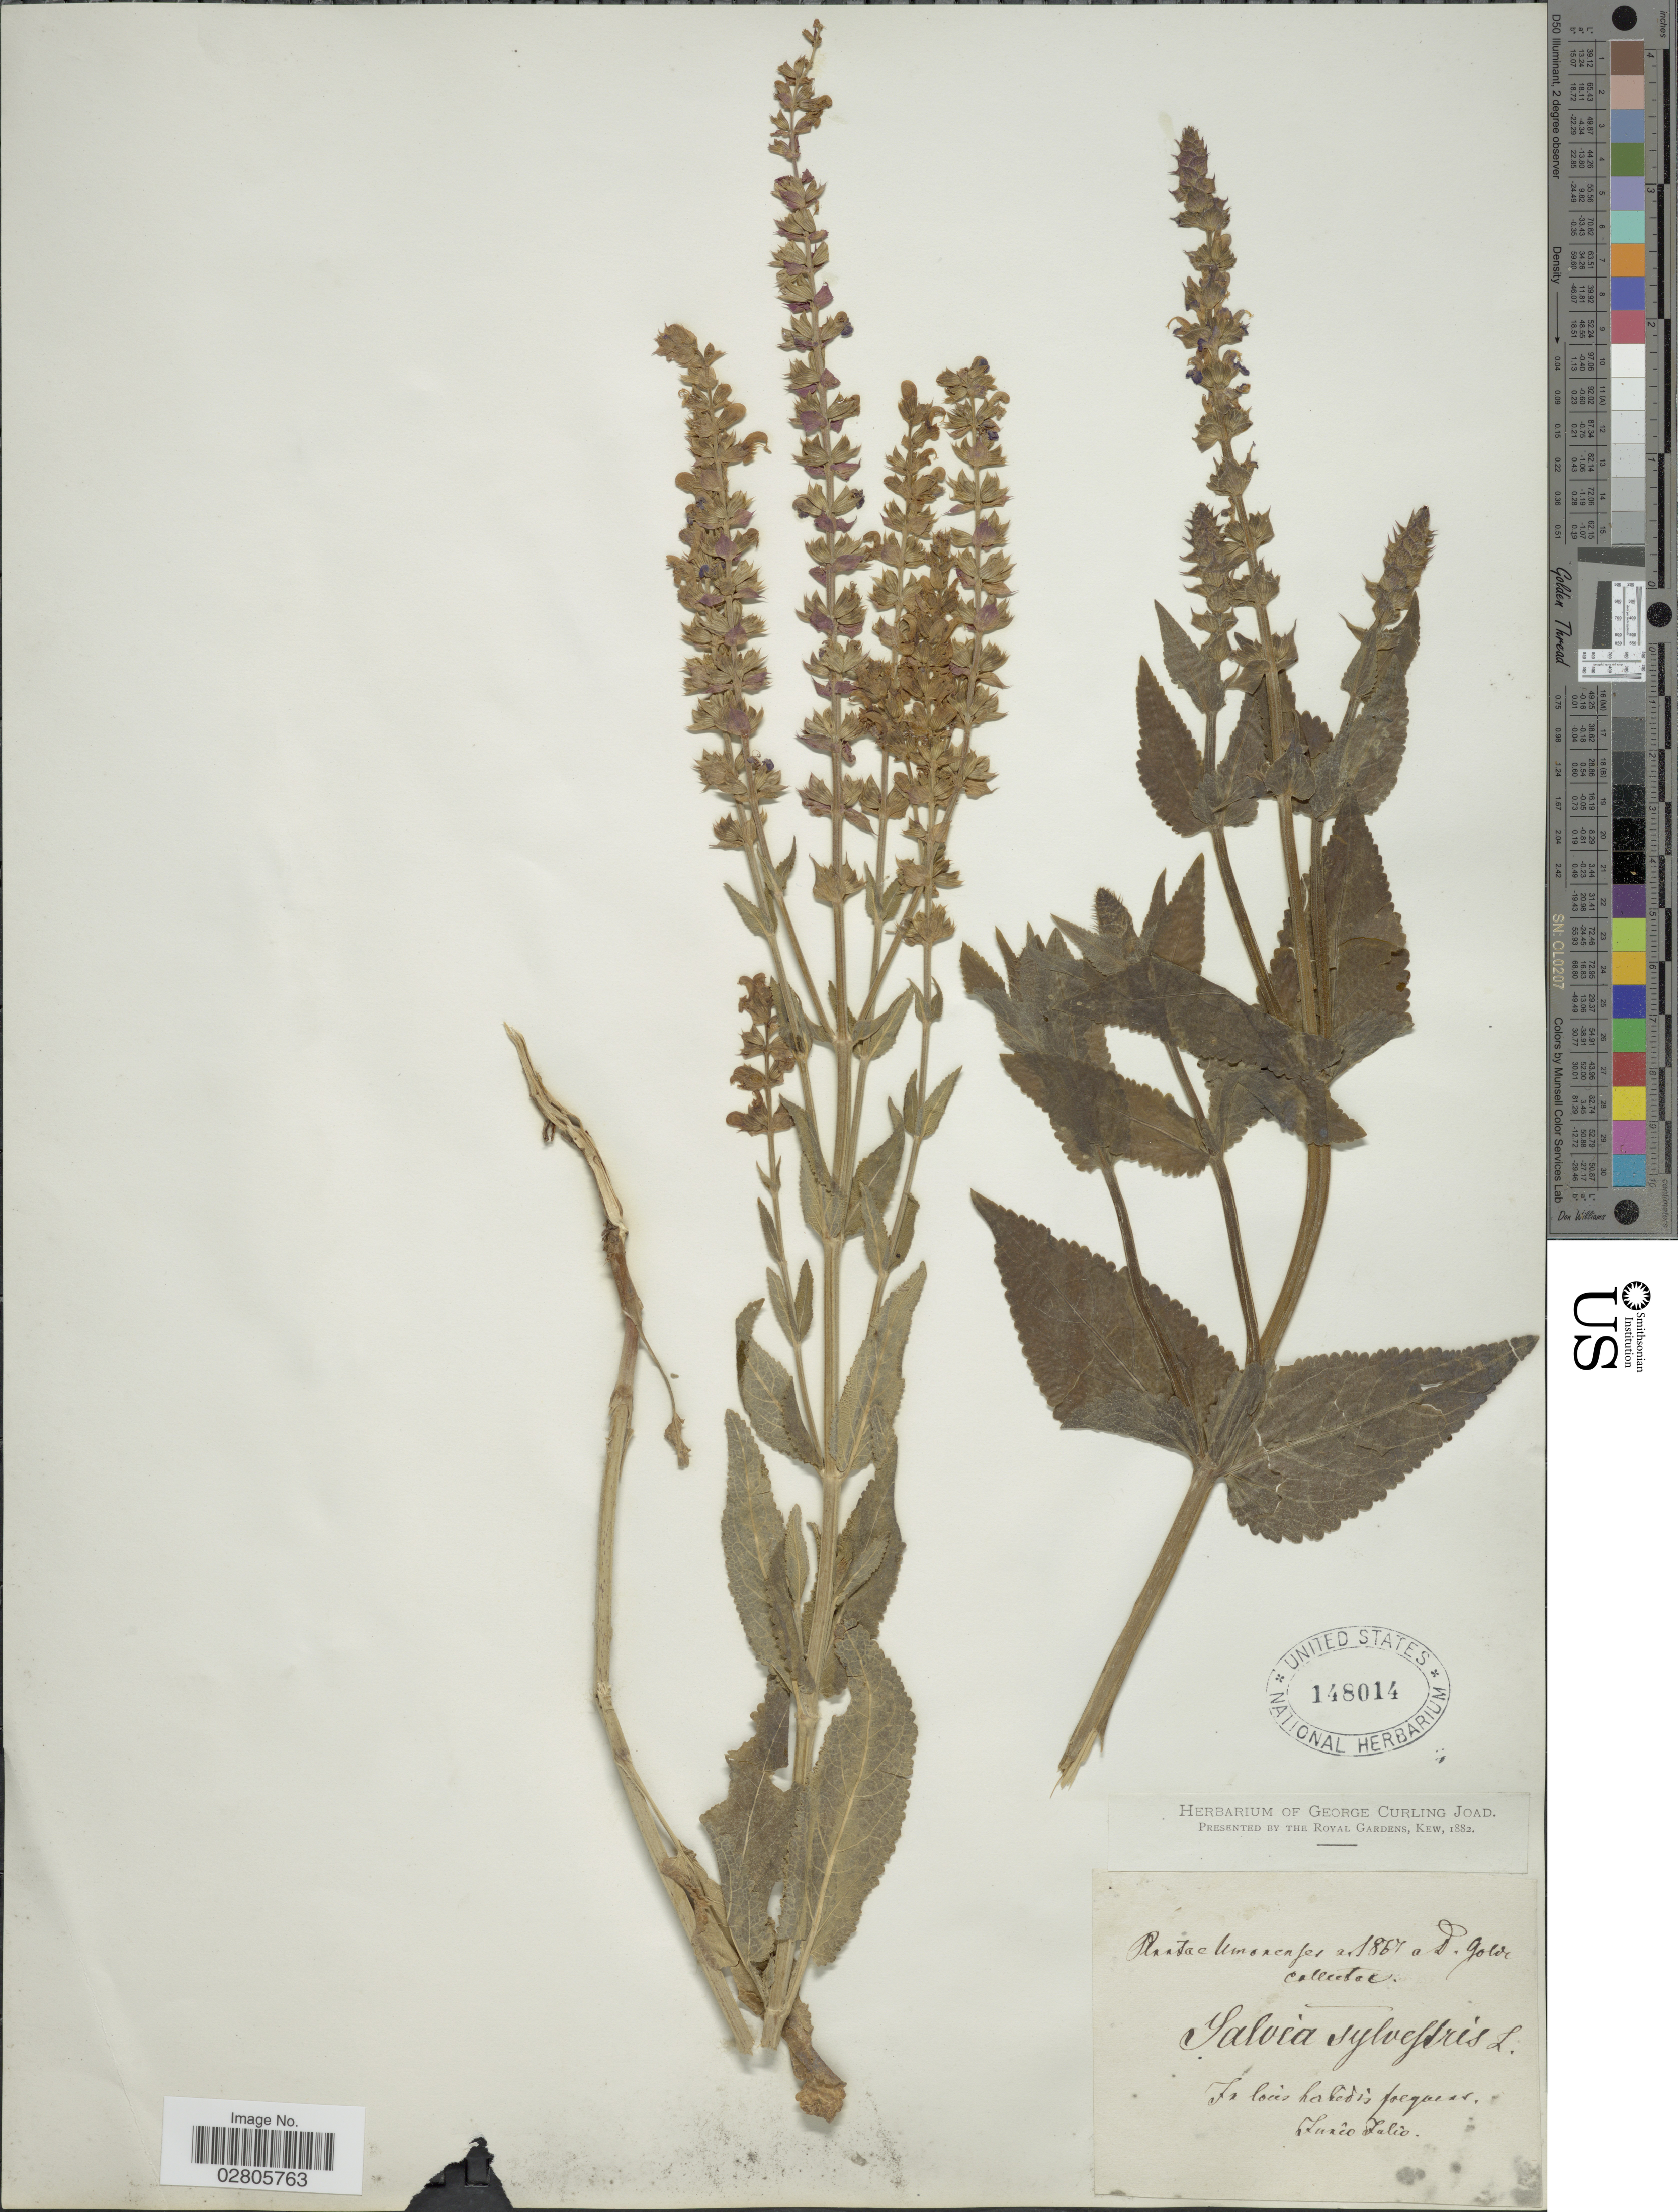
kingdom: Plantae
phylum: Tracheophyta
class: Magnoliopsida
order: Lamiales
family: Lamiaceae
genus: Salvia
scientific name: Salvia sylvestris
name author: L.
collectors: D. Golde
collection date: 1867-06/1867-07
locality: Umonenfer.[interpreted] In locis hakedis poeguest [illegible text][interpreted]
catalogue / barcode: US 148014